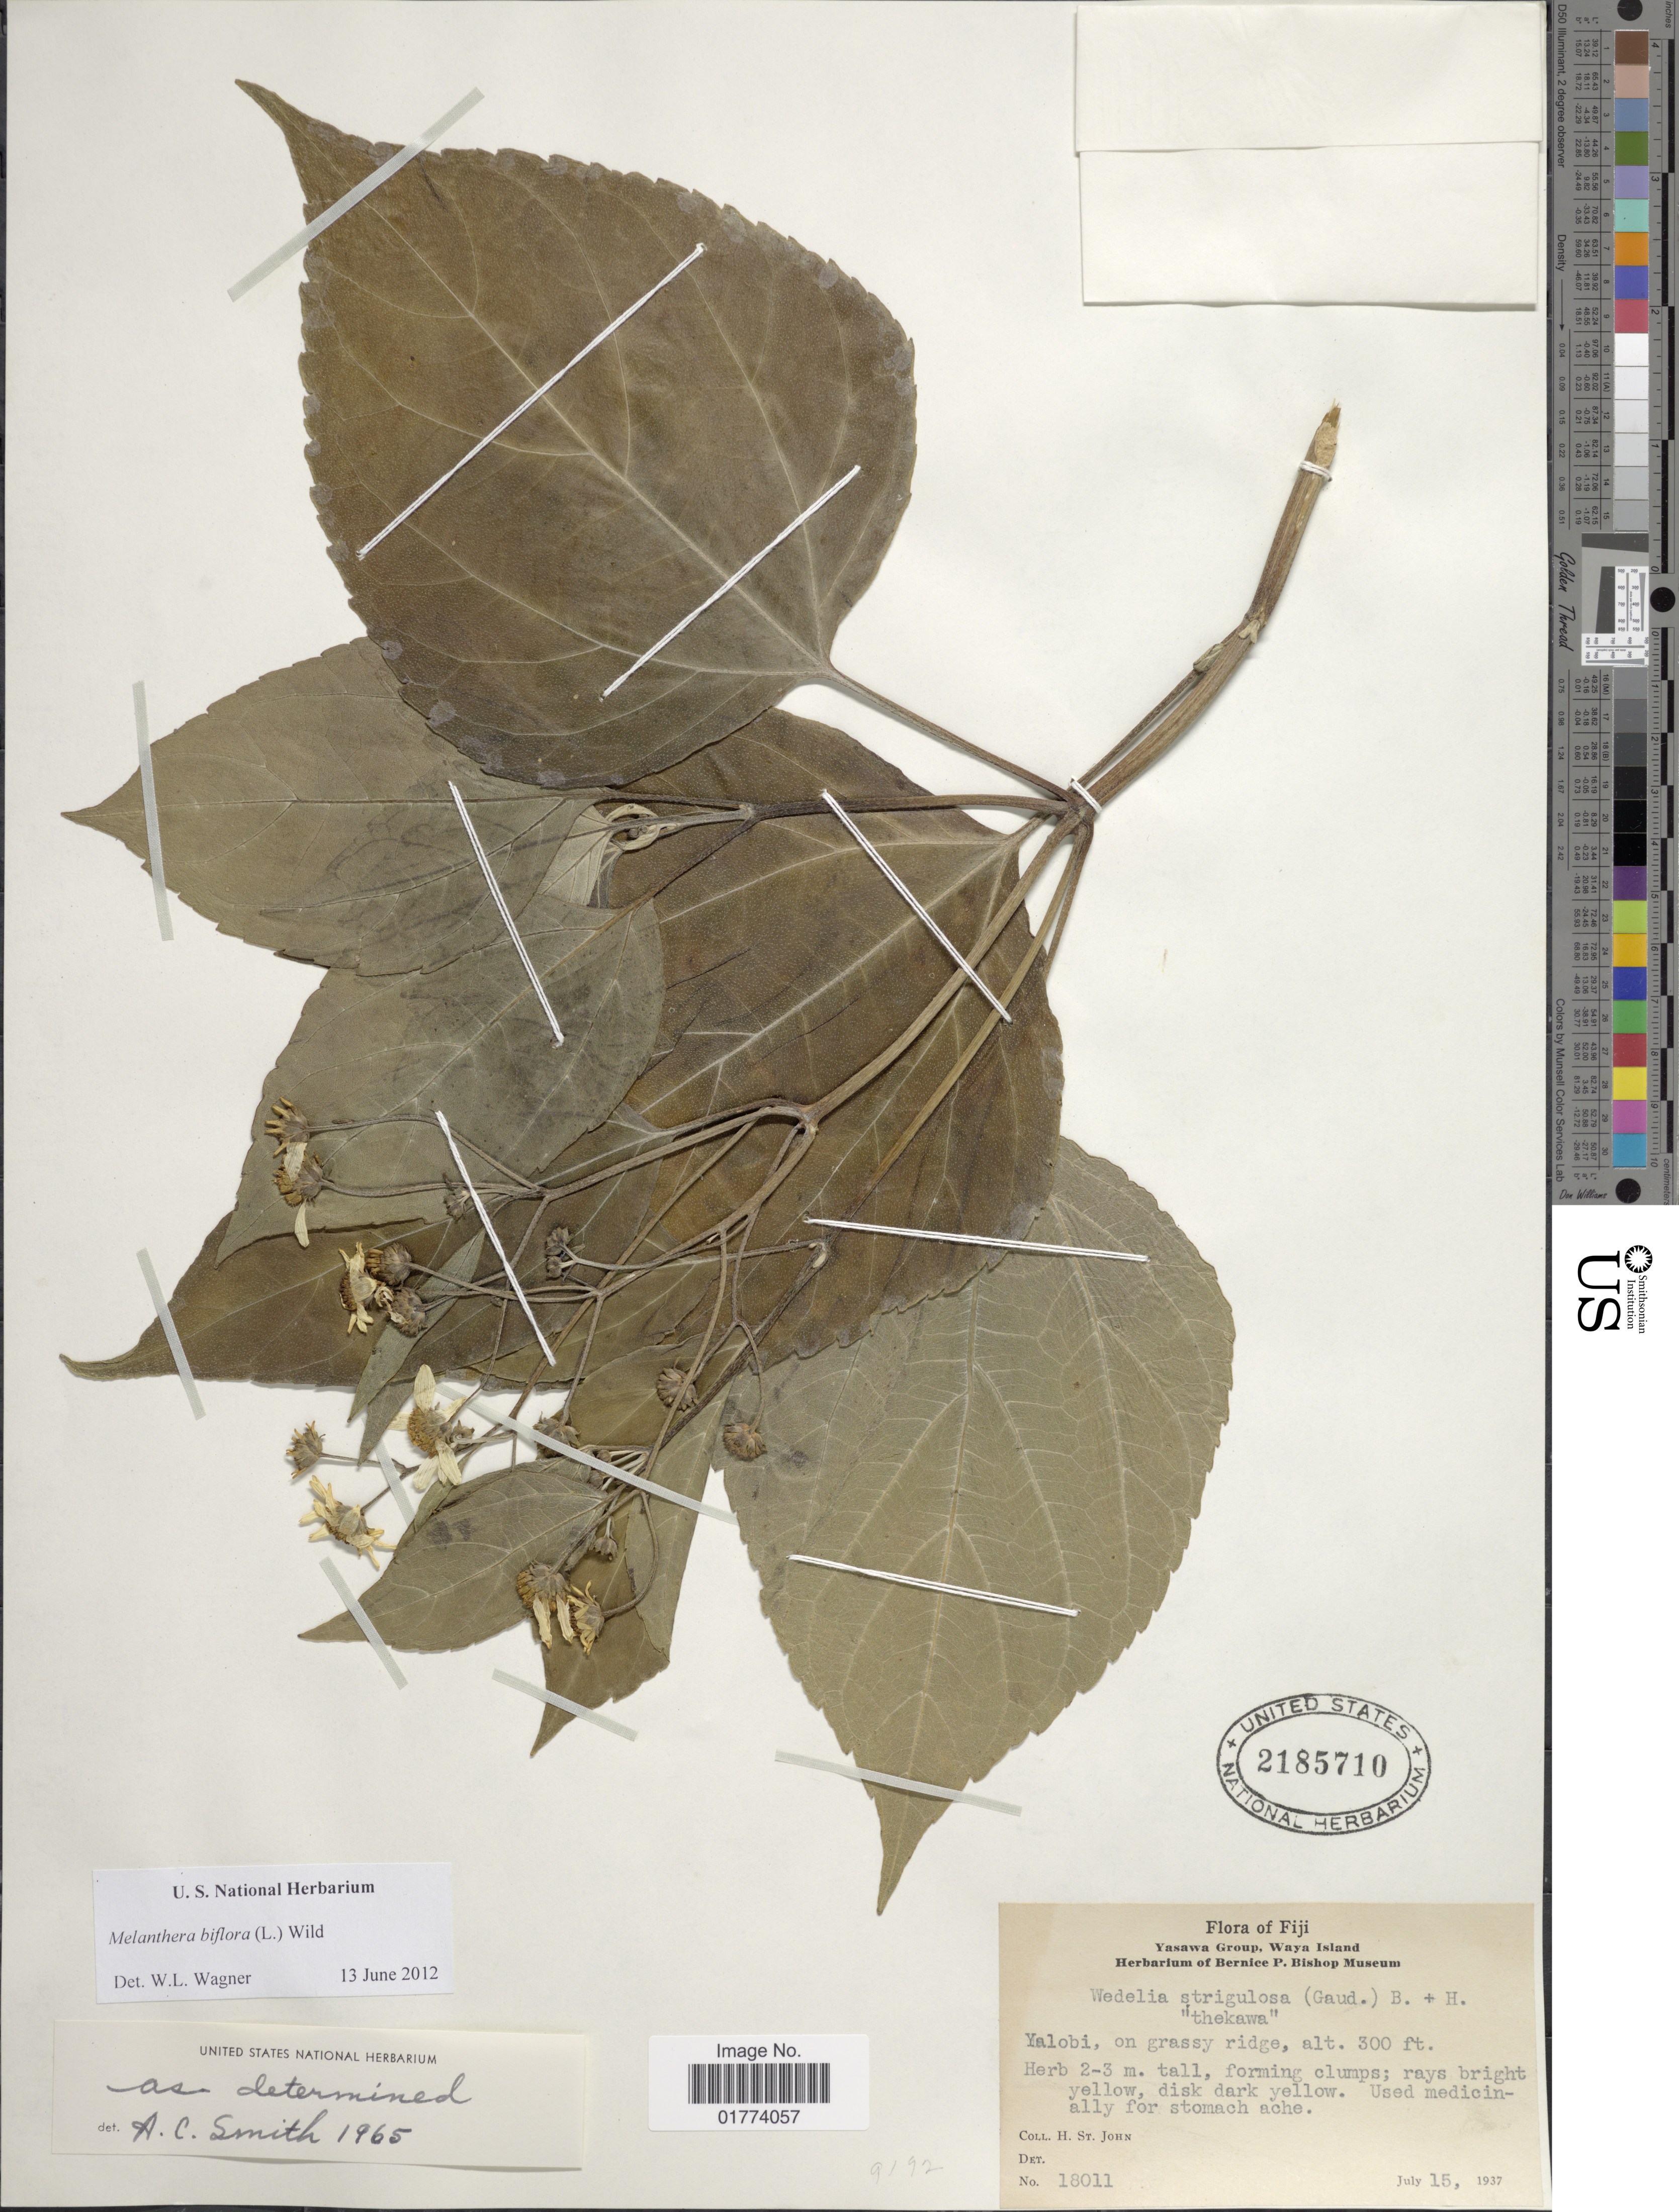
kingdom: Plantae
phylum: Tracheophyta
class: Magnoliopsida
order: Asterales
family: Asteraceae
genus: Wollastonia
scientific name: Wollastonia biflora var. biflora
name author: (L.) DC.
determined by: Wagner, W. L., (BOT), Smithsonian Institution - National Museum of Natural History (UNITED STATES)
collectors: H. St. John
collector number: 18011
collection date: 1937-07-15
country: Fiji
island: Waya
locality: Yalobi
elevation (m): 91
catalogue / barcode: US 2185710